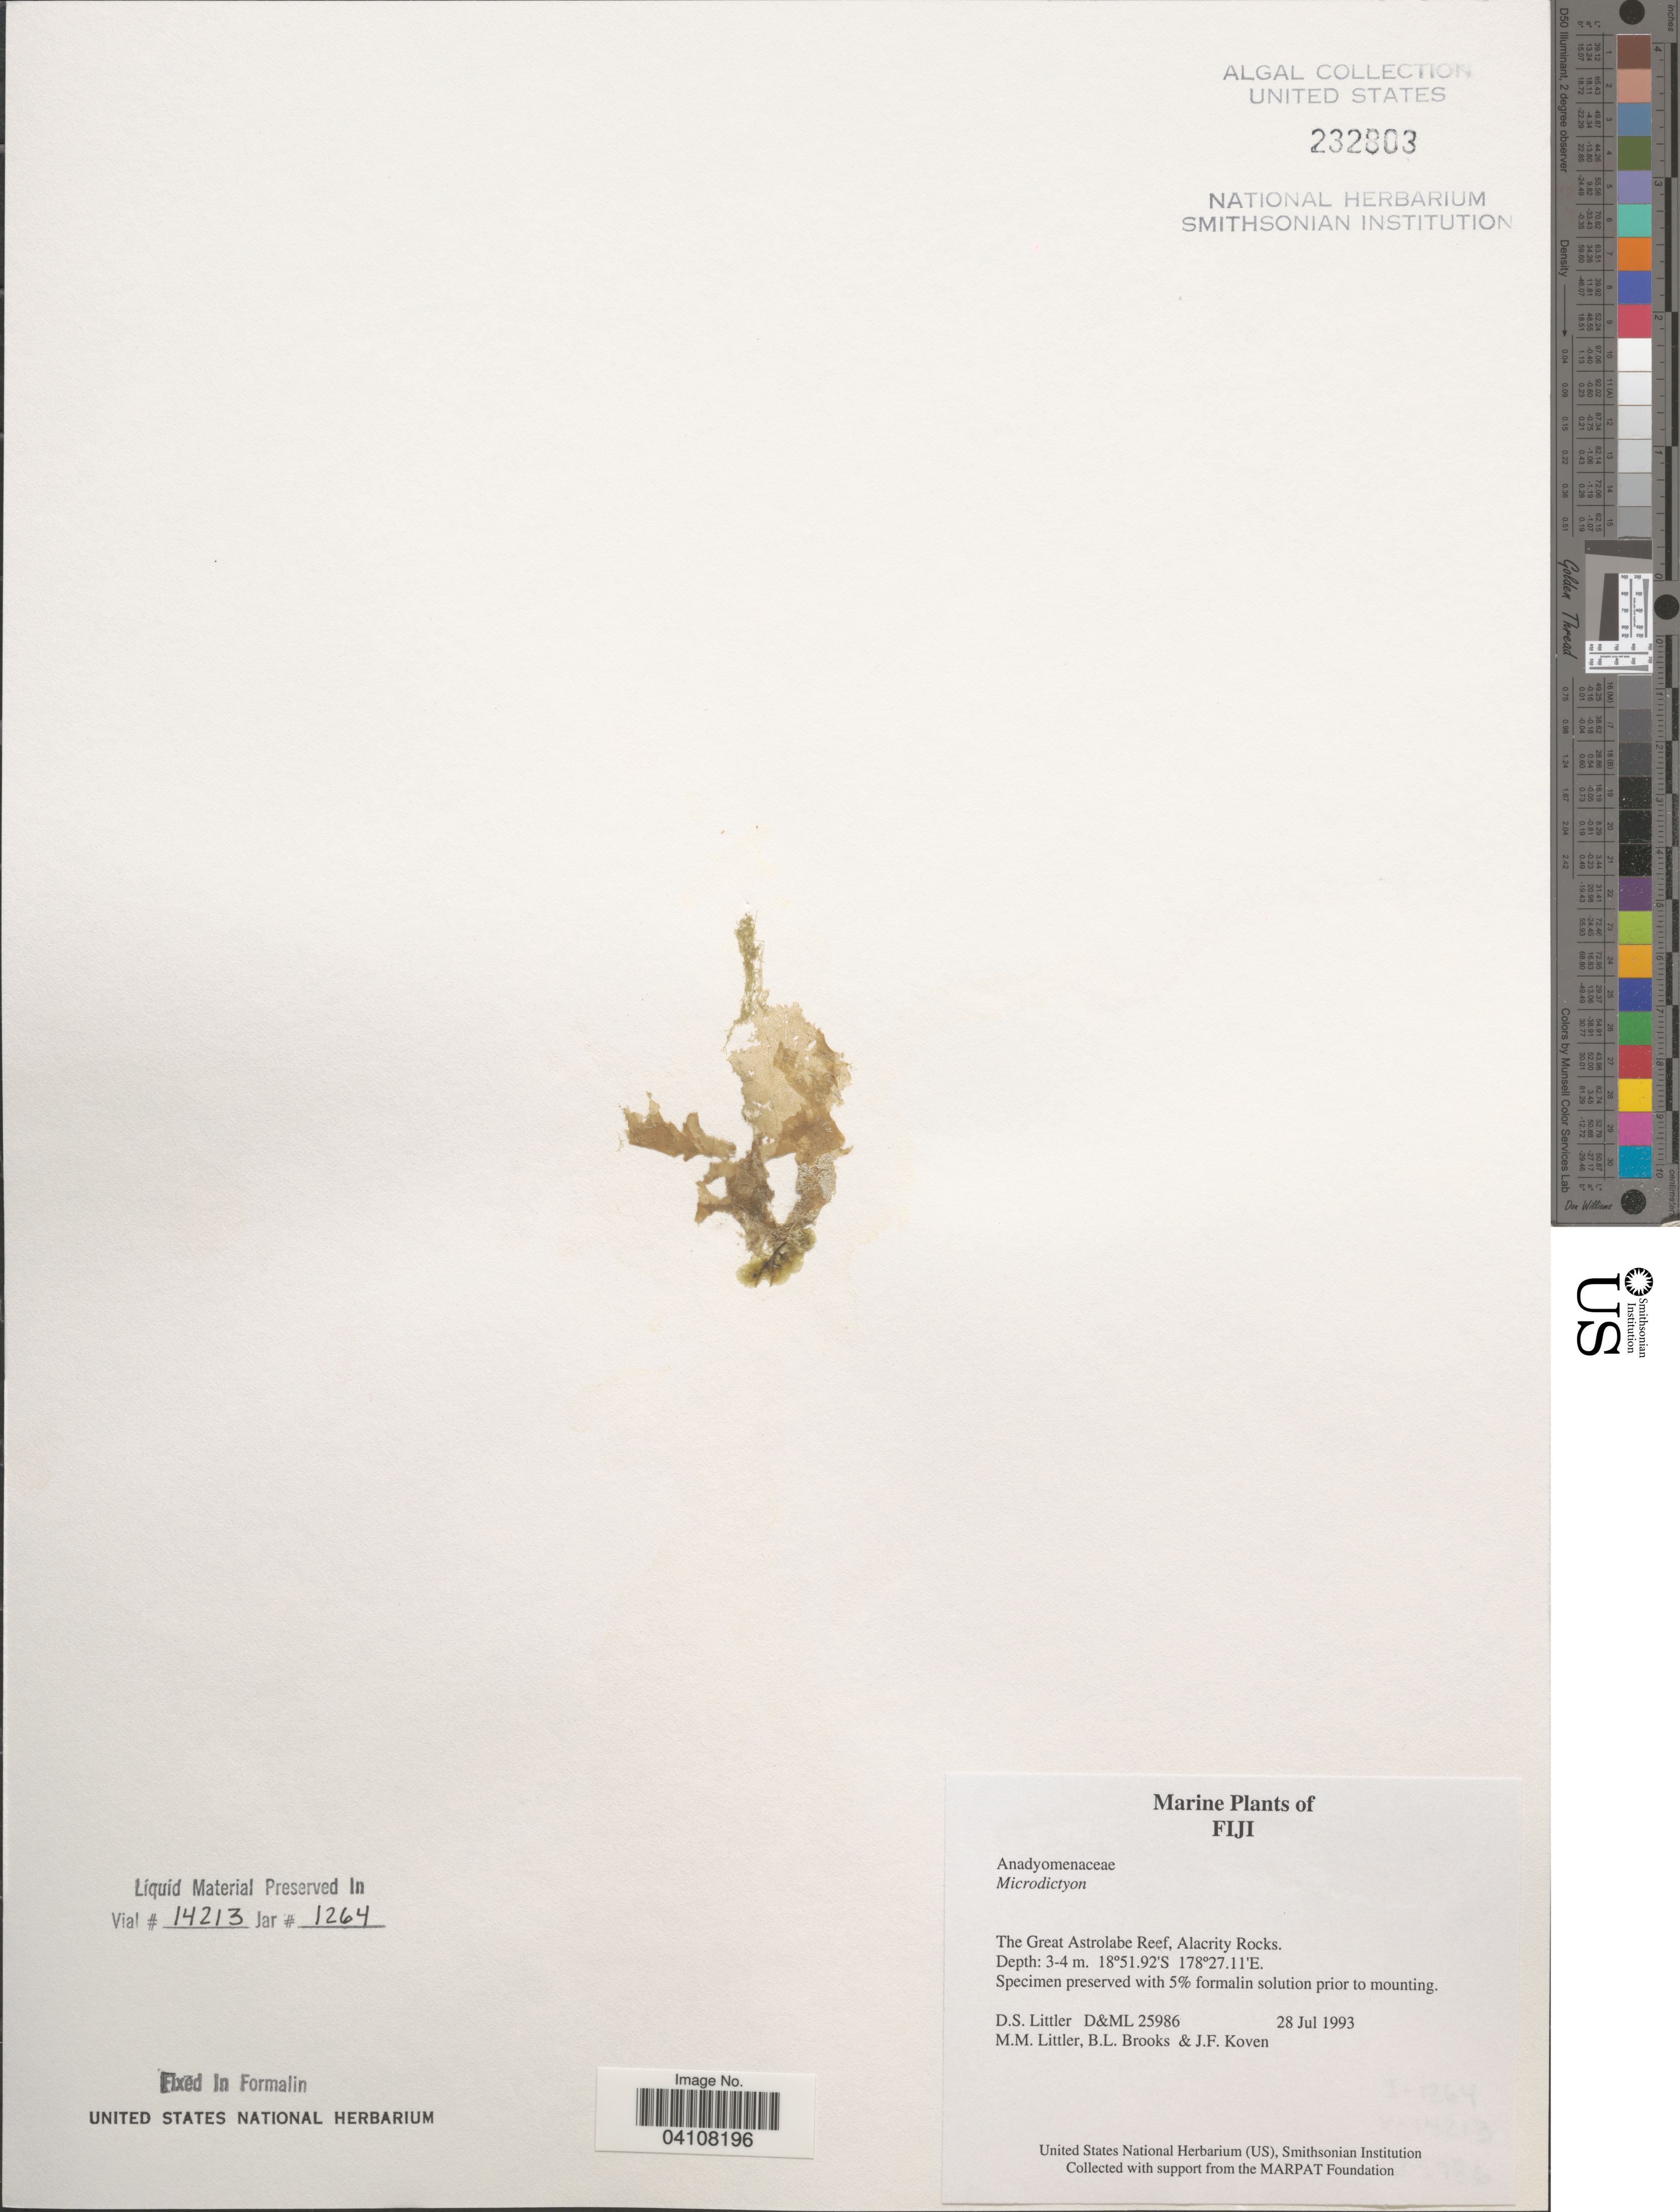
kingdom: Plantae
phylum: Chlorophyta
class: Ulvophyceae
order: Cladophorales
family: Anadyomenaceae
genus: Microdictyon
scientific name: Microdictyon sp.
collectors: D. S. Littler, B. Brooks & J. Koven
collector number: D&ML25986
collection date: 1993-07-28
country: Fiji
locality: The Great Astrolabe Reef, Alacrity Rocks.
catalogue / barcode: US 232803